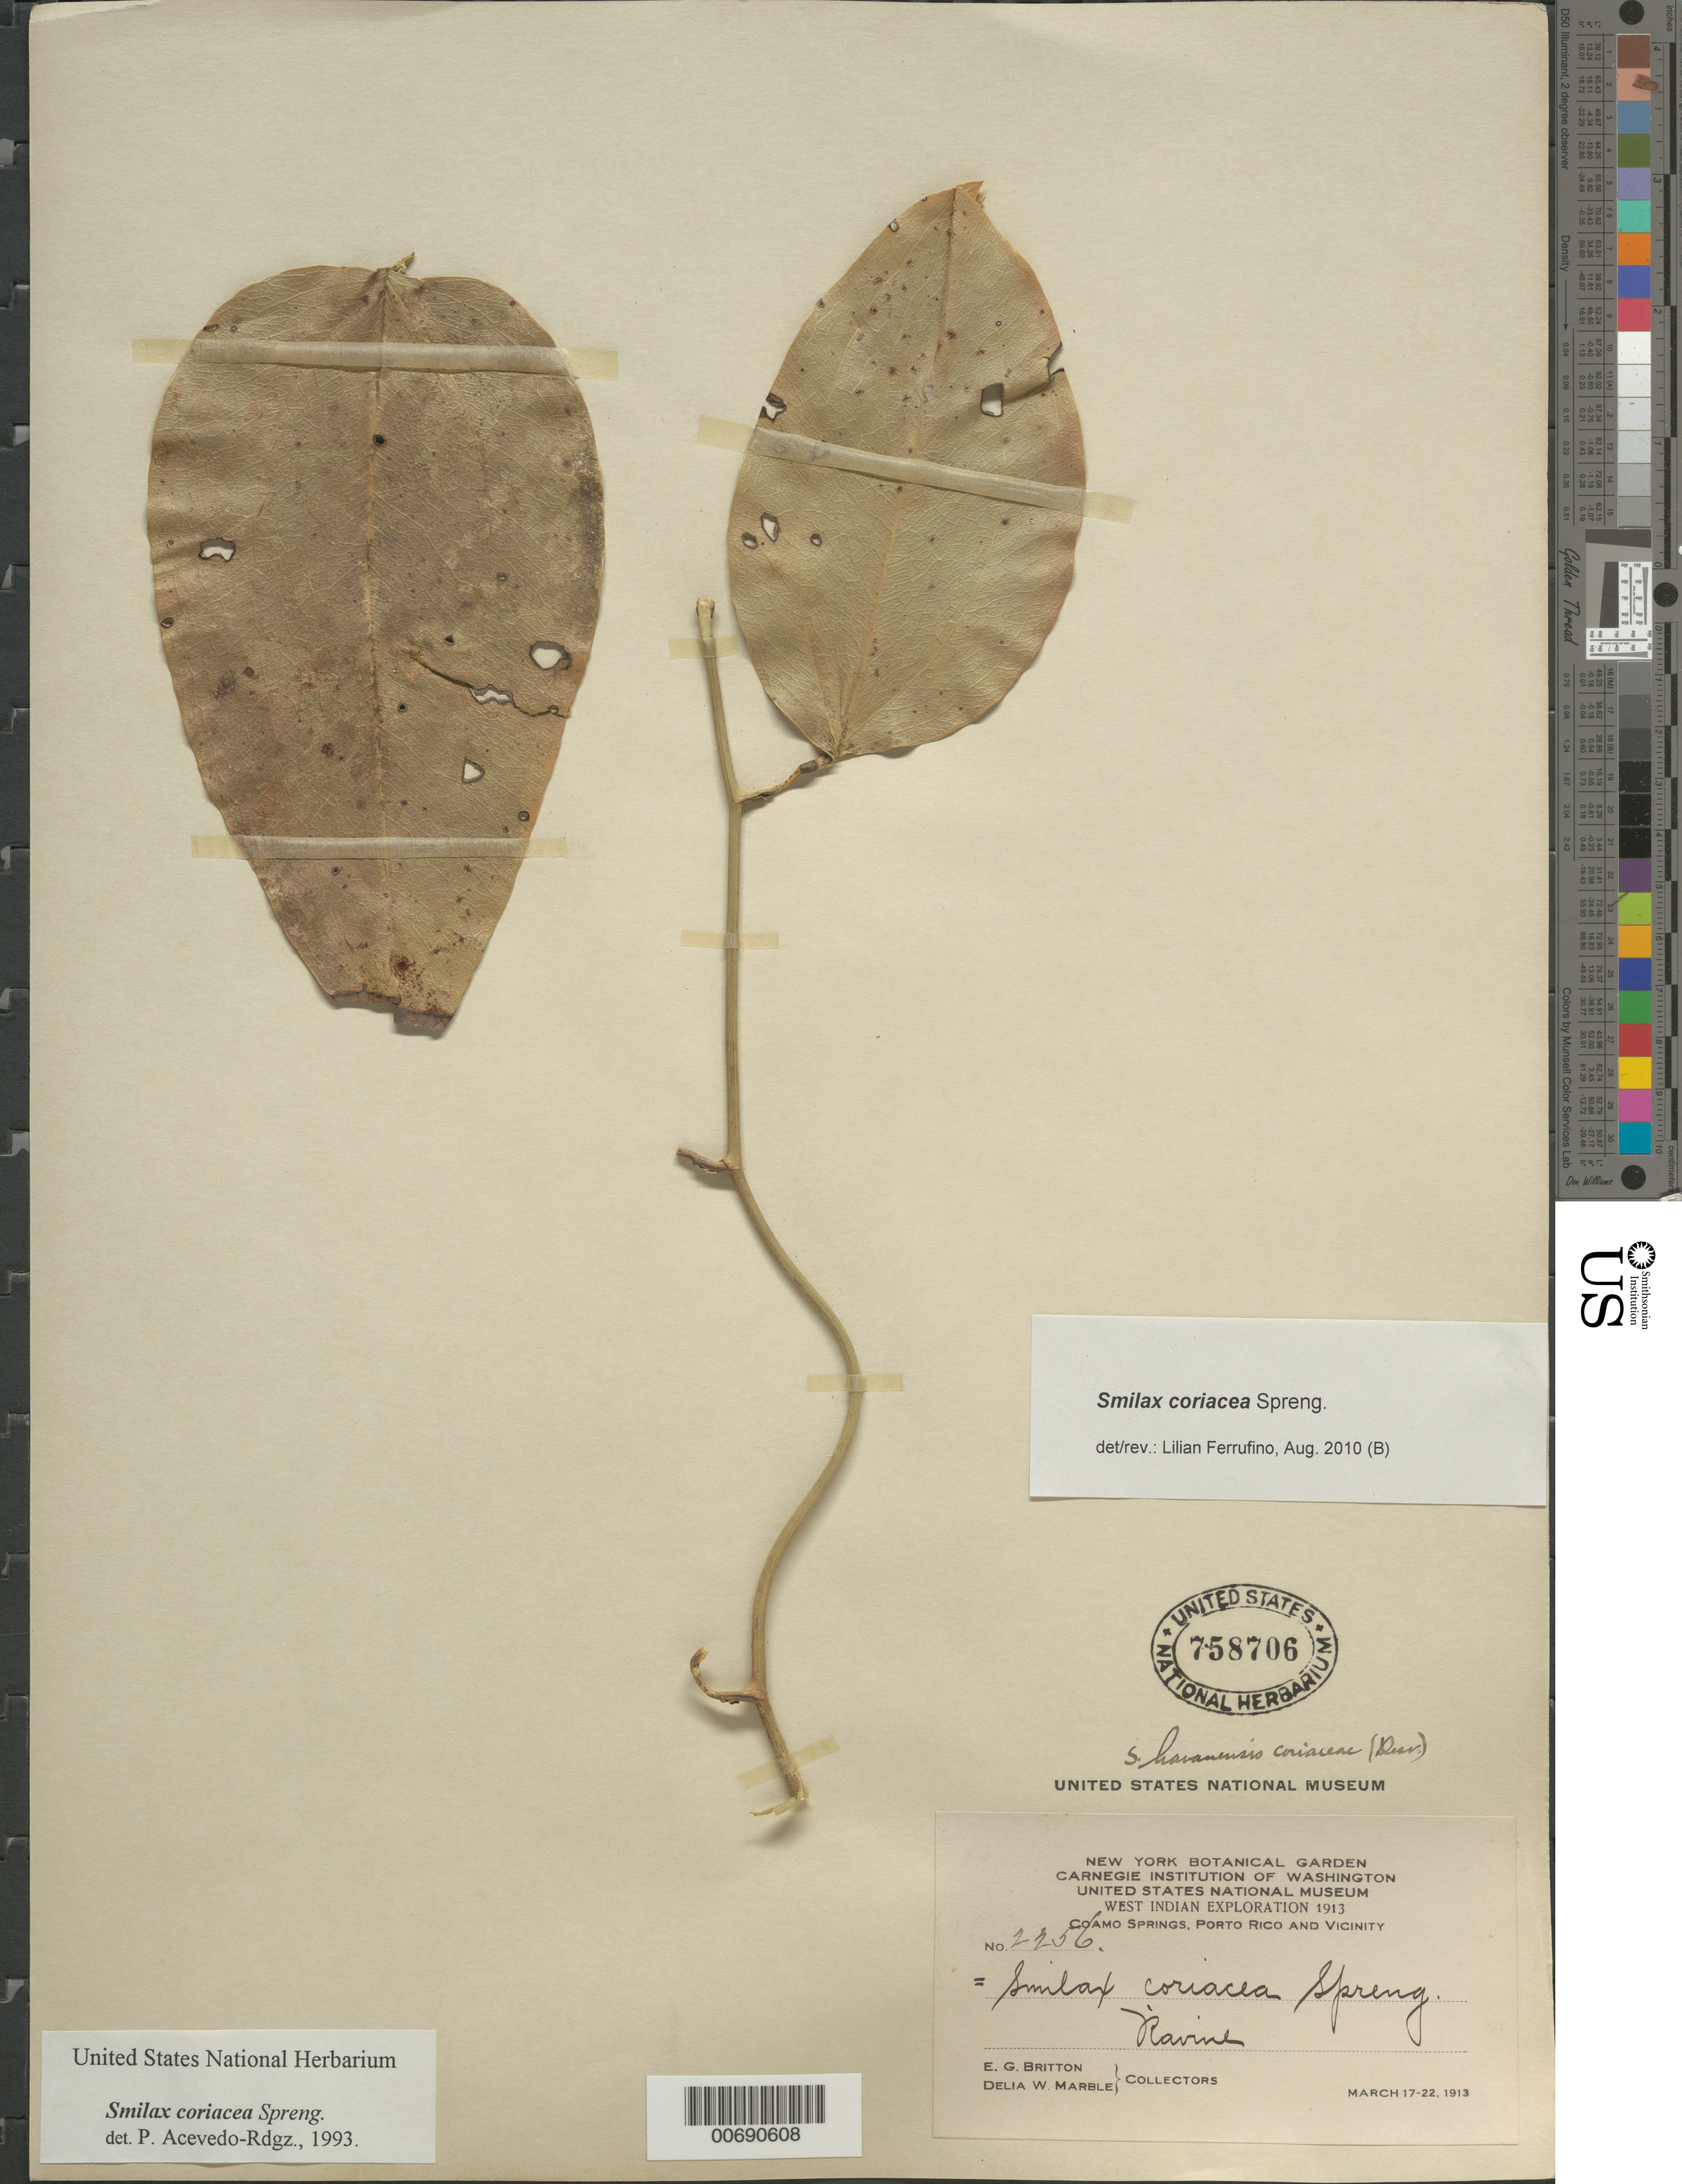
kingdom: Plantae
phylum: Tracheophyta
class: Liliopsida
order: Liliales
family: Smilacaceae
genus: Smilax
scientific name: Smilax coriacea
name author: Spreng.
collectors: N. Britton & D. W. Marble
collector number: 2256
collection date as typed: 17 22 ar 1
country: Puerto Rico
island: Greater Antilles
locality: Coamo Springs.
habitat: ravine.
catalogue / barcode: US 758706